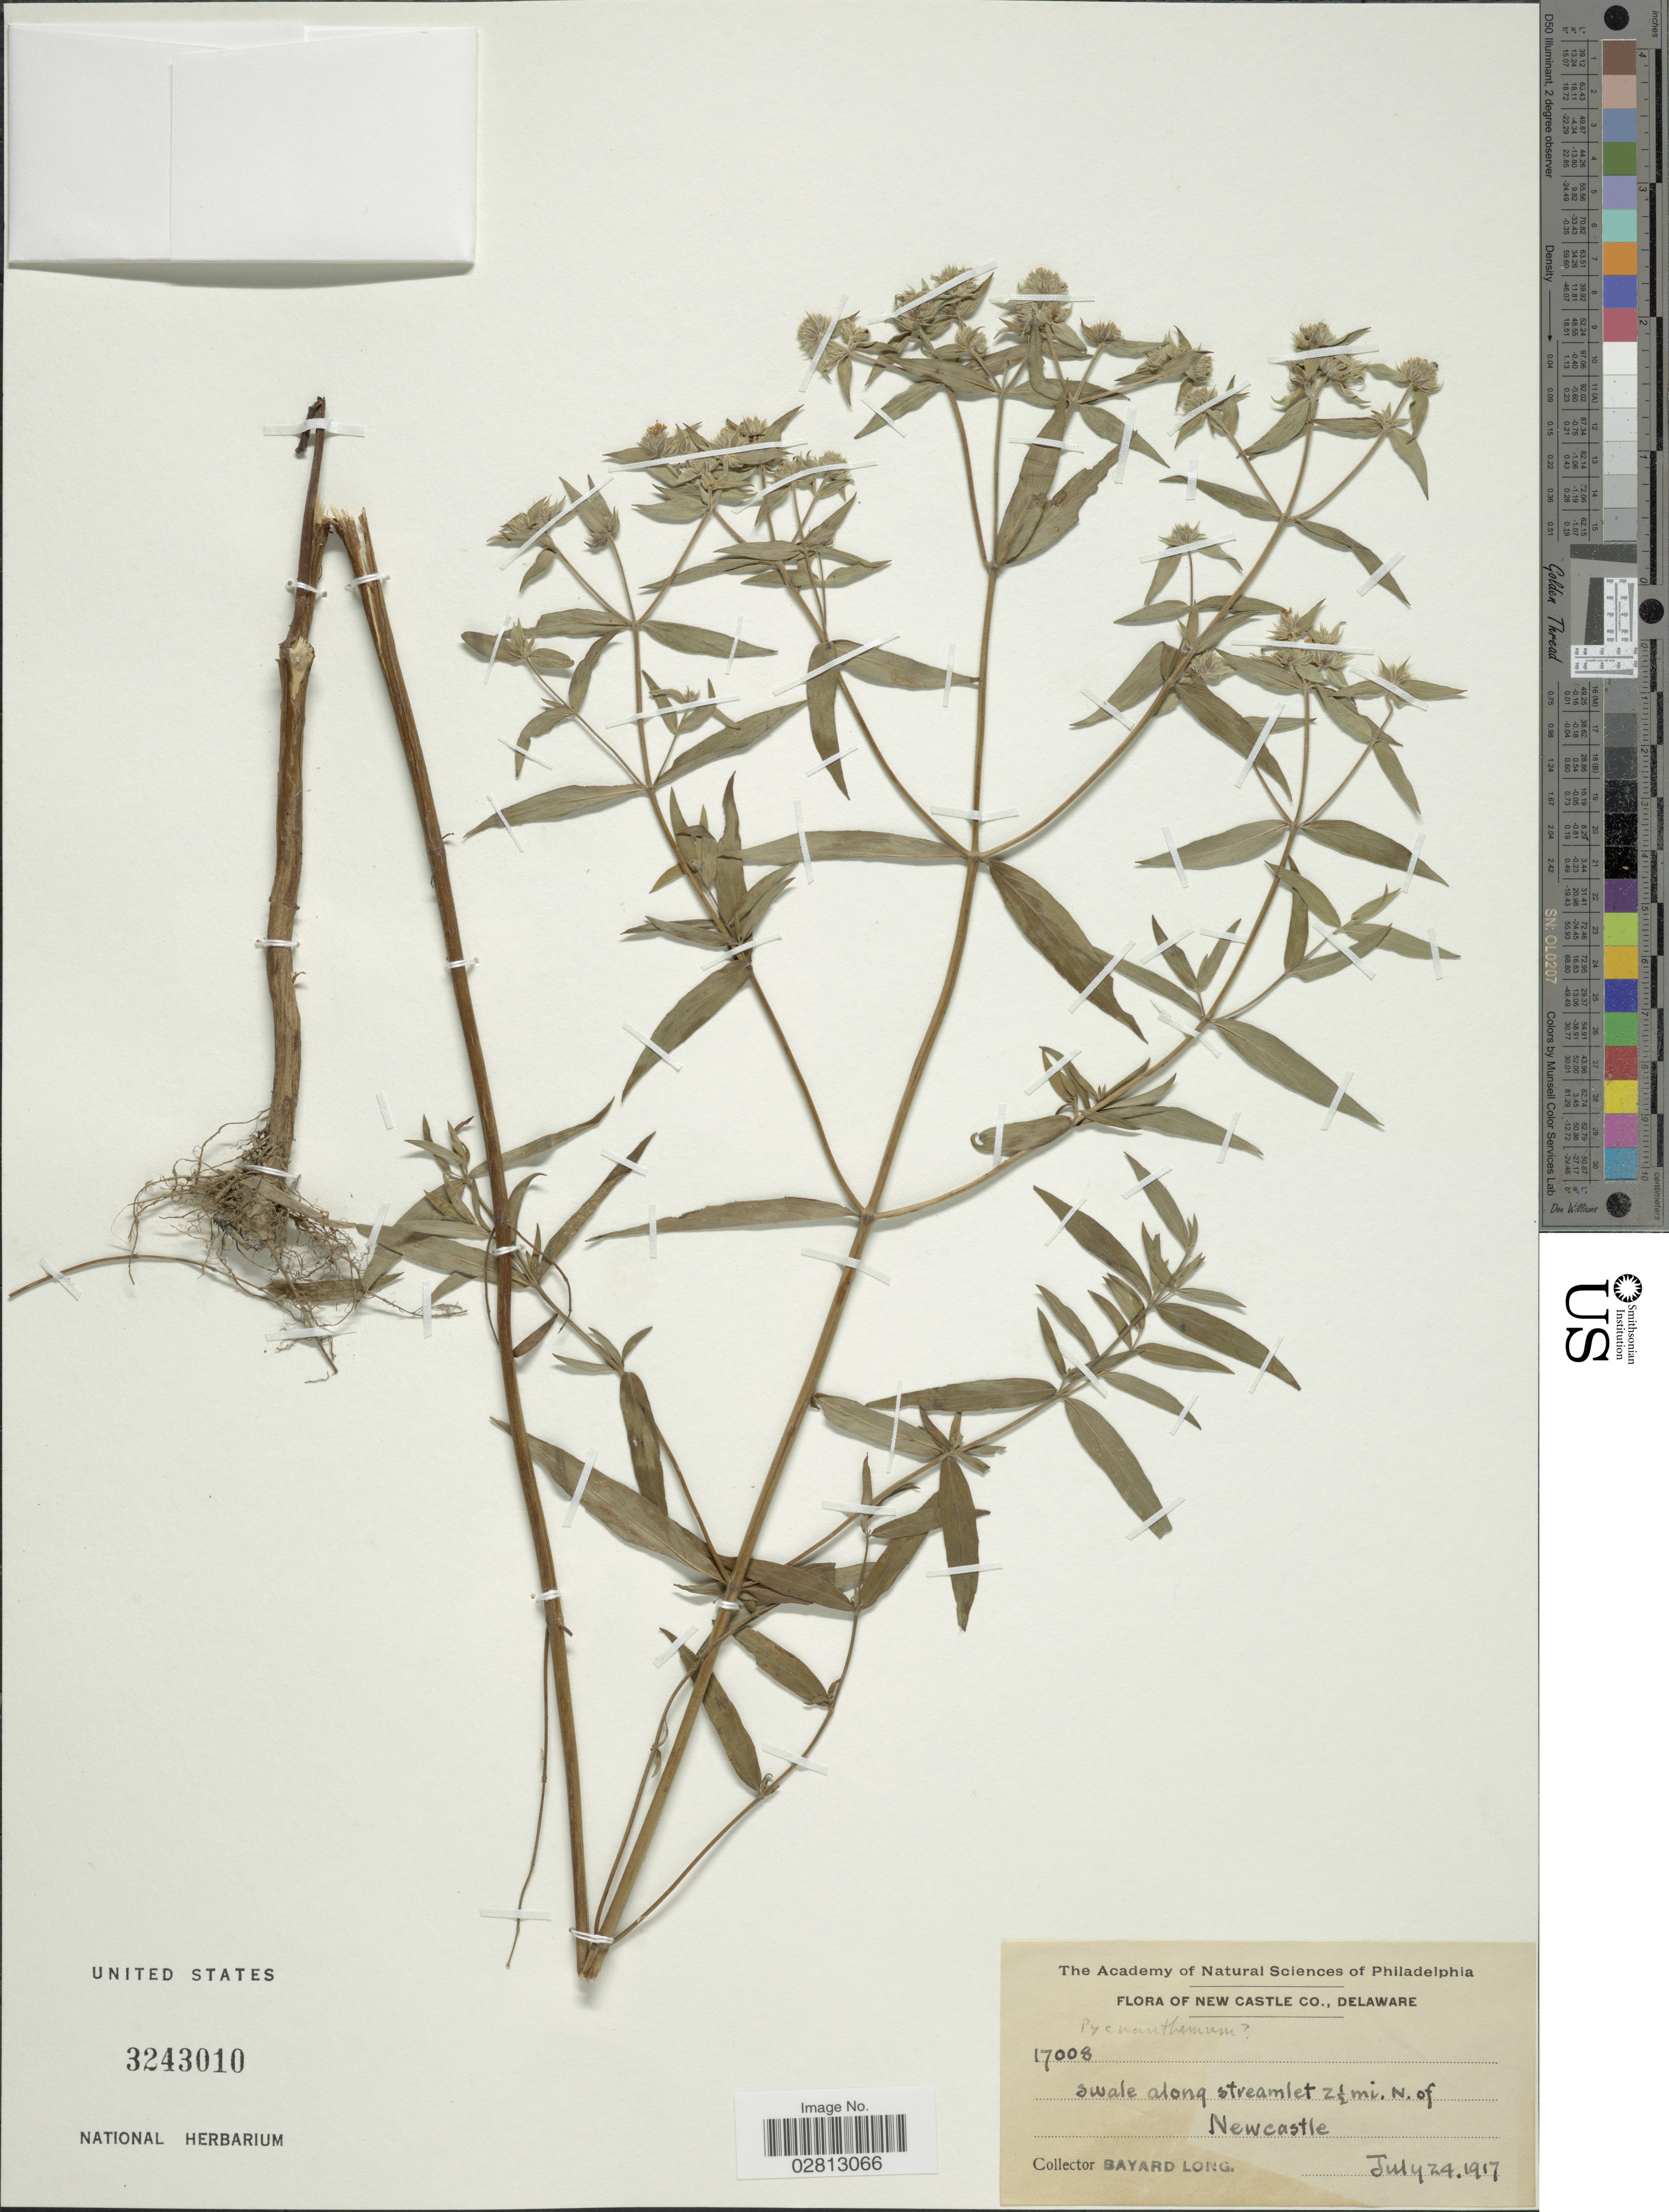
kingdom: Plantae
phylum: Tracheophyta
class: Magnoliopsida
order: Lamiales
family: Lamiaceae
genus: Pycnanthemum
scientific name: Pycnanthemum sp.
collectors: B. Long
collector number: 17008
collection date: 1917-07-24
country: United States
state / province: Delaware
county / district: New Castle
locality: New Castle Co., swale along streamlet 2½ mi. N. of Newcastle.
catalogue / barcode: US 3243010